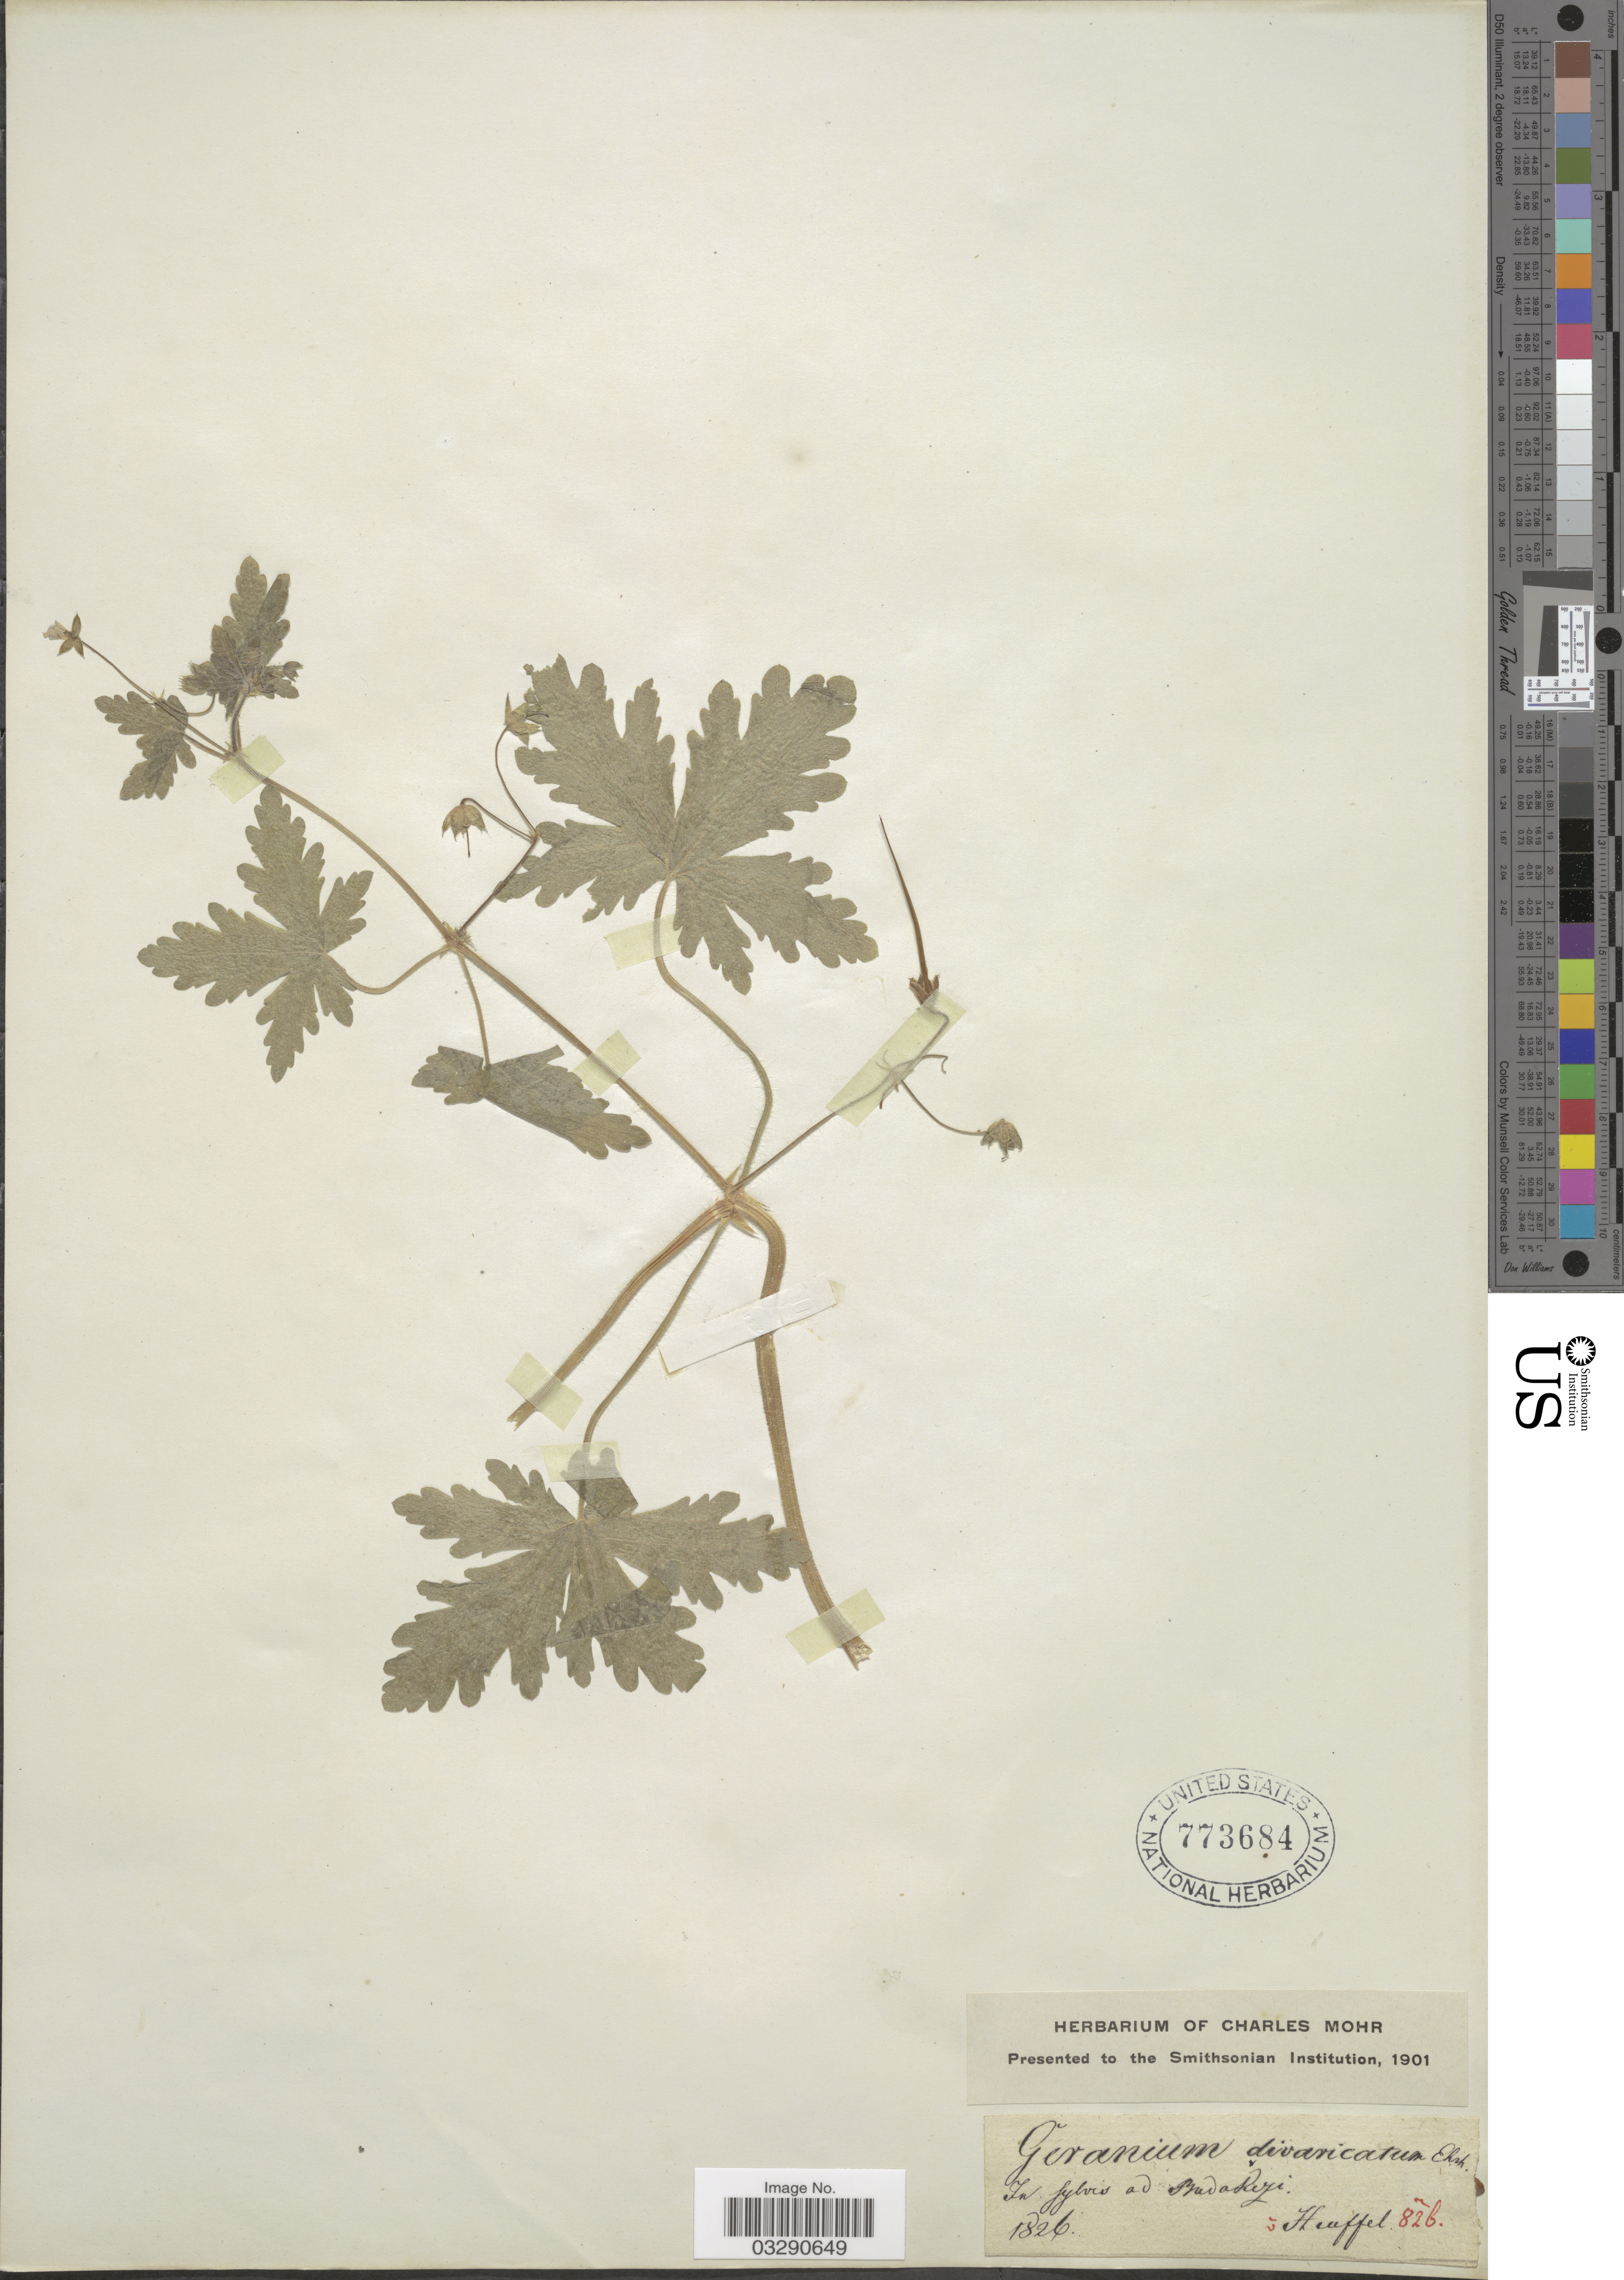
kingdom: Plantae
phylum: Tracheophyta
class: Magnoliopsida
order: Geraniales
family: Geraniaceae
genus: Geranium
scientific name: Geranium divaricatum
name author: Ehrh.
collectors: Heuffel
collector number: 82b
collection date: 1926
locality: In sylvis ad Budahizi [interpreted].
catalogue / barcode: US 773684